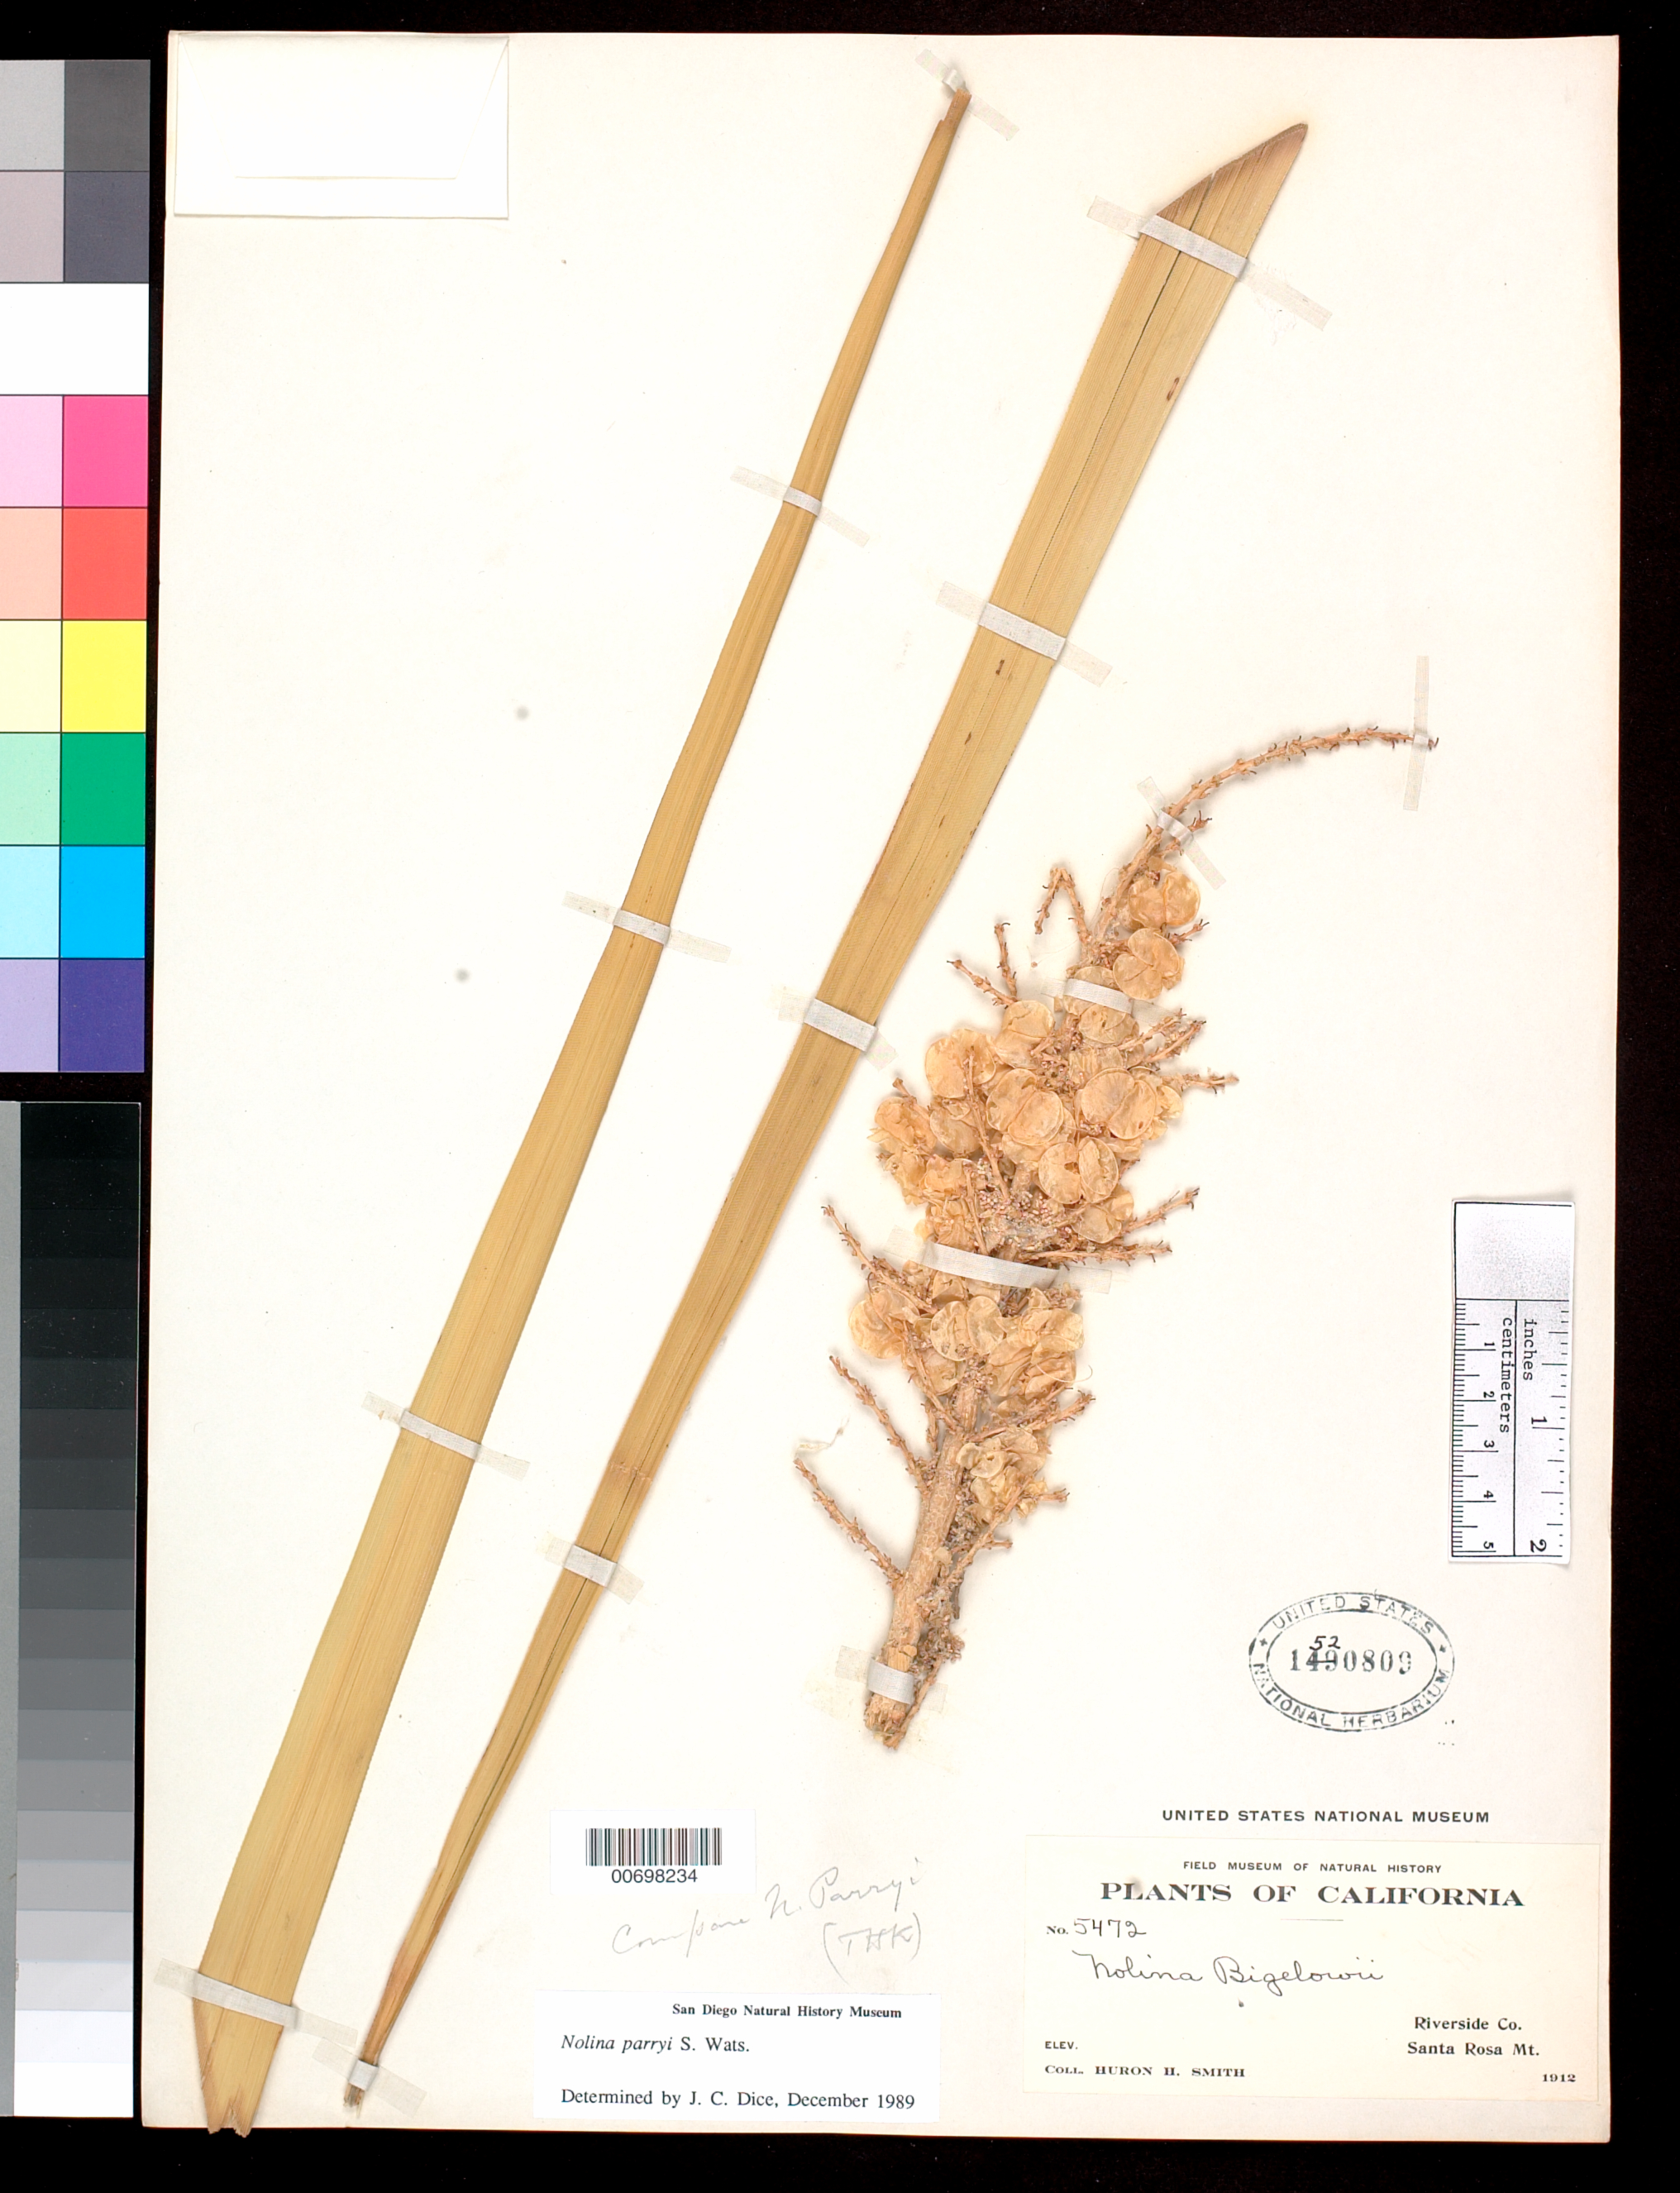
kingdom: Plantae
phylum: Tracheophyta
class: Liliopsida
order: Asparagales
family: Asparagaceae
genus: Nolina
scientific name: Nolina parryi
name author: S. Watson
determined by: Dice, J. C., (SD), San Diego Natrural History Museum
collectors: Herbert H. Smith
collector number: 5472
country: United States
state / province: California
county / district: Riverside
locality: Santa Rosa Mt.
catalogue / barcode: US 1520809